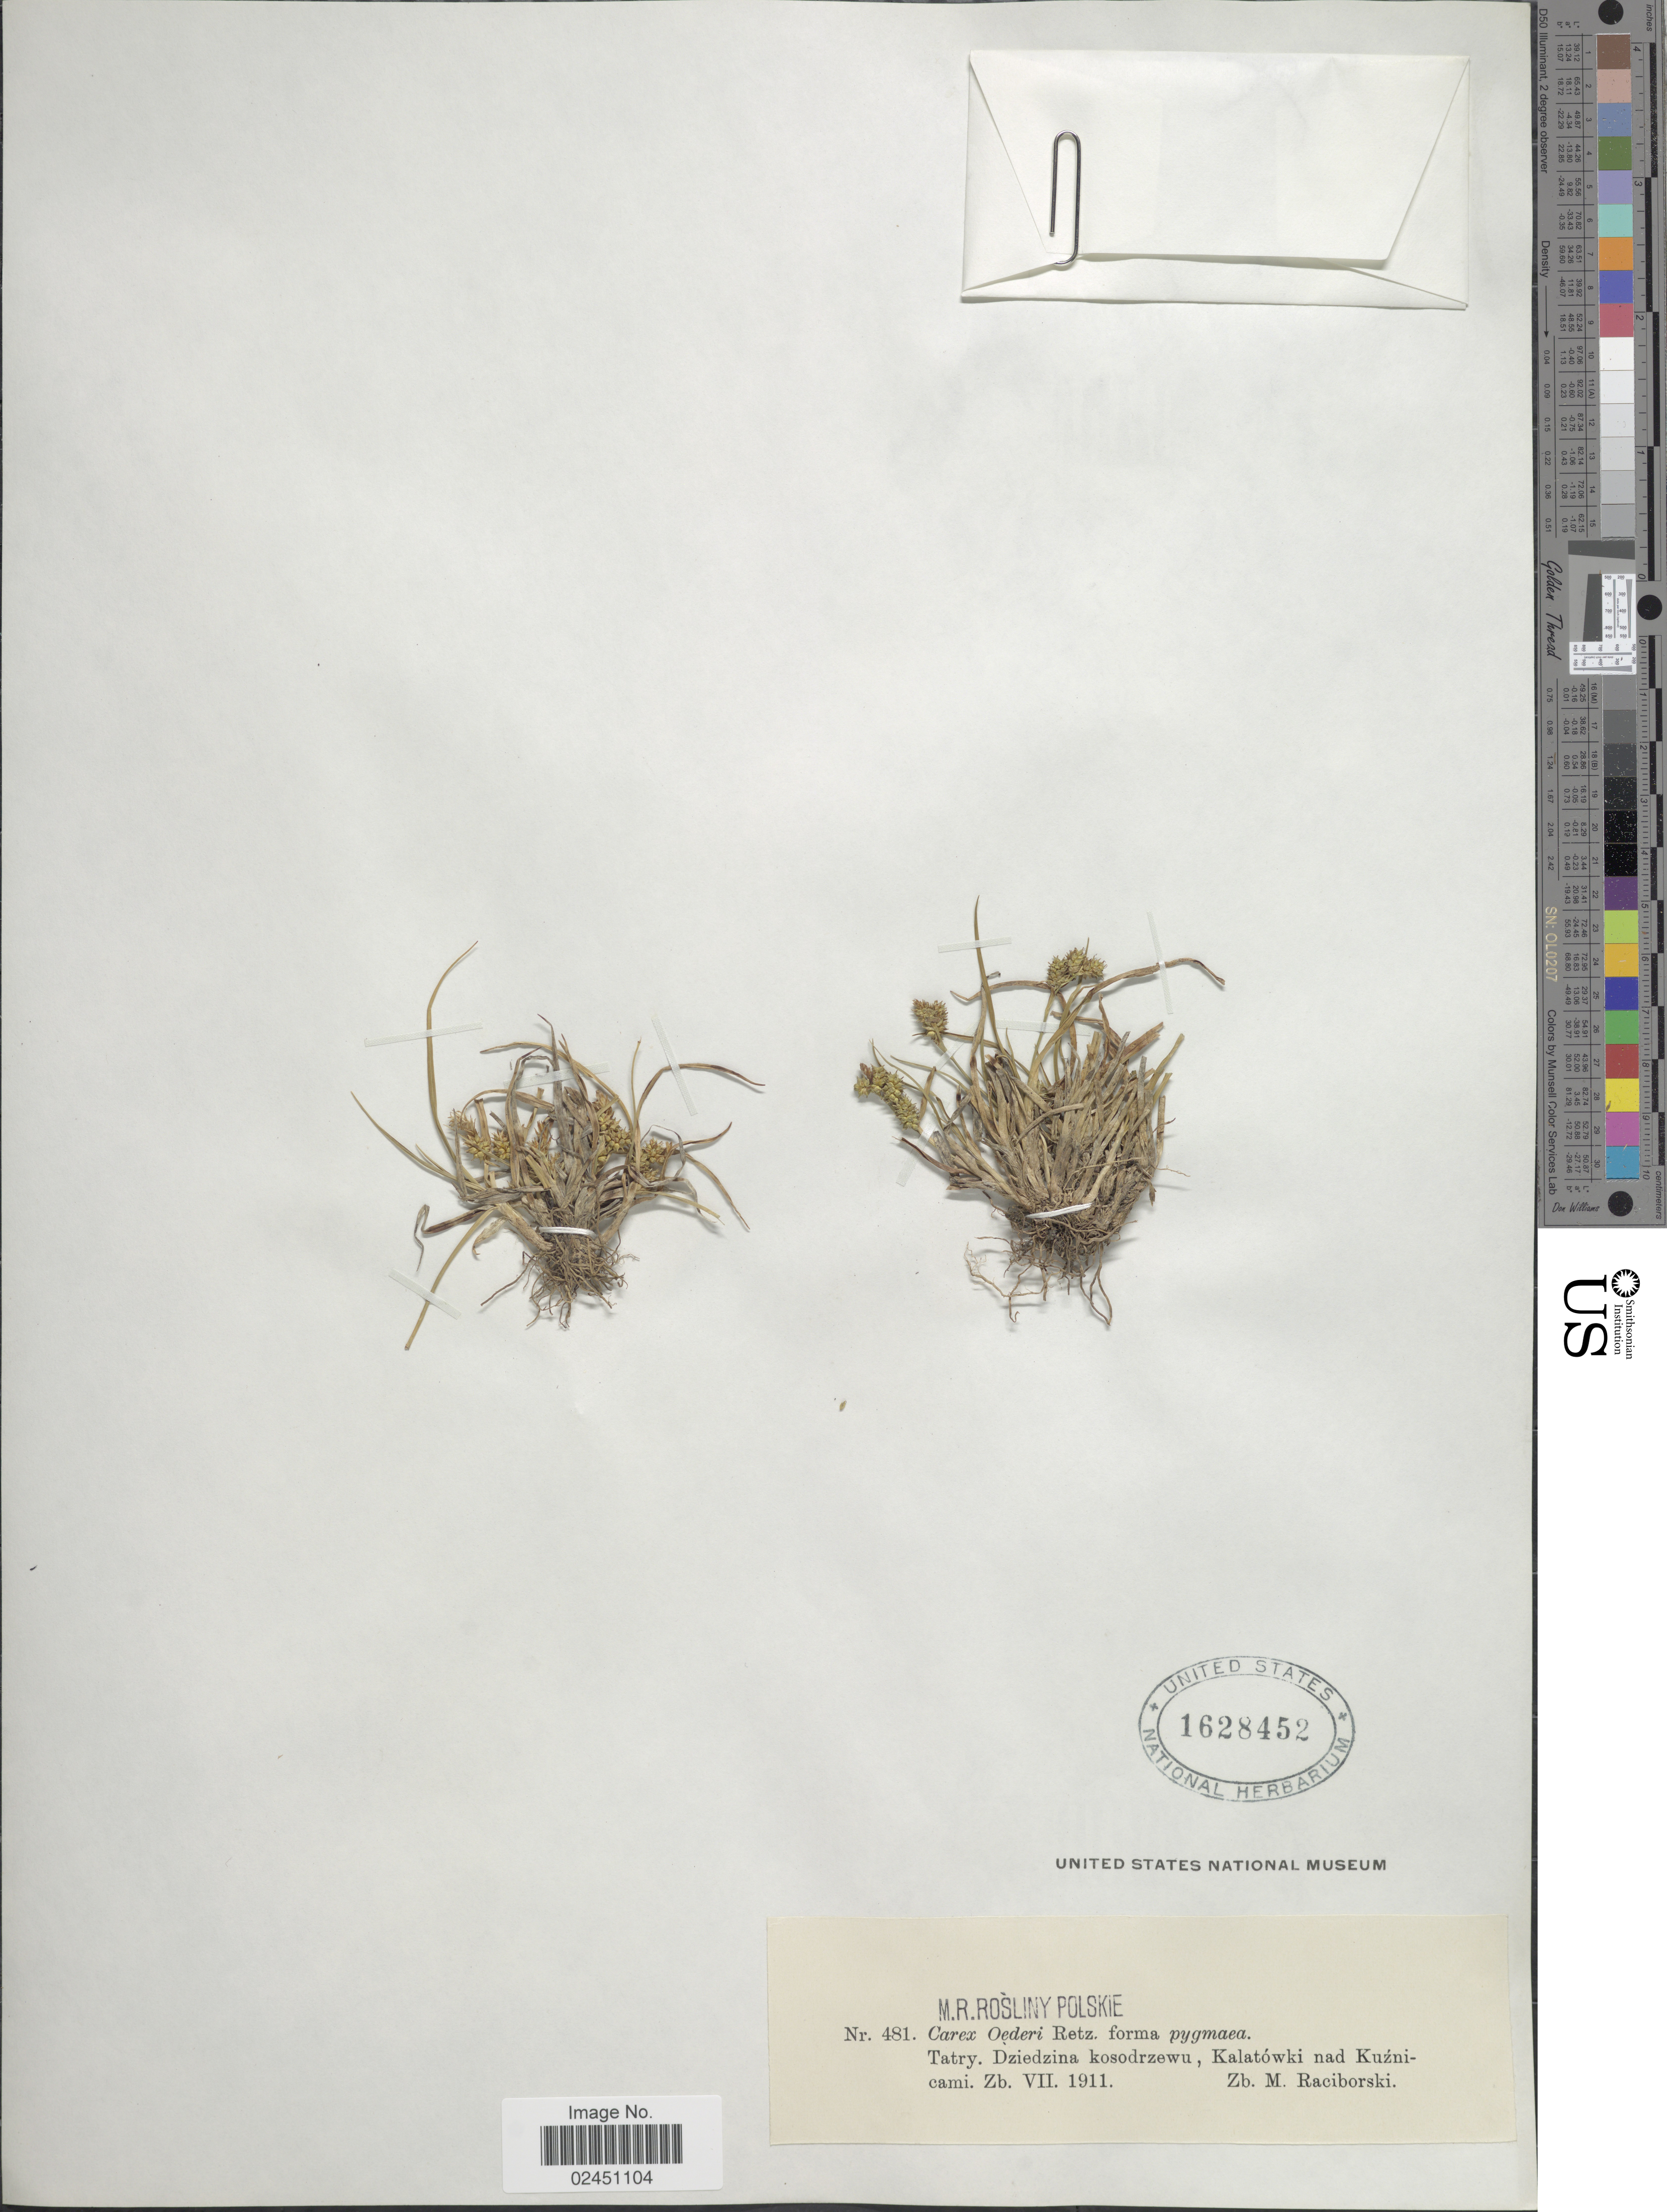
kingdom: Plantae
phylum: Tracheophyta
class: Liliopsida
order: Poales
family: Cyperaceae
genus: Carex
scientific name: Carex oederi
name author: Retz.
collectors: Z. Raciborski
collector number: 481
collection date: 1911-07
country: Poland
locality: Tatry. Dziedzina kosodrzewu, kalatowki nad Kuznicami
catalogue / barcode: US 1628452